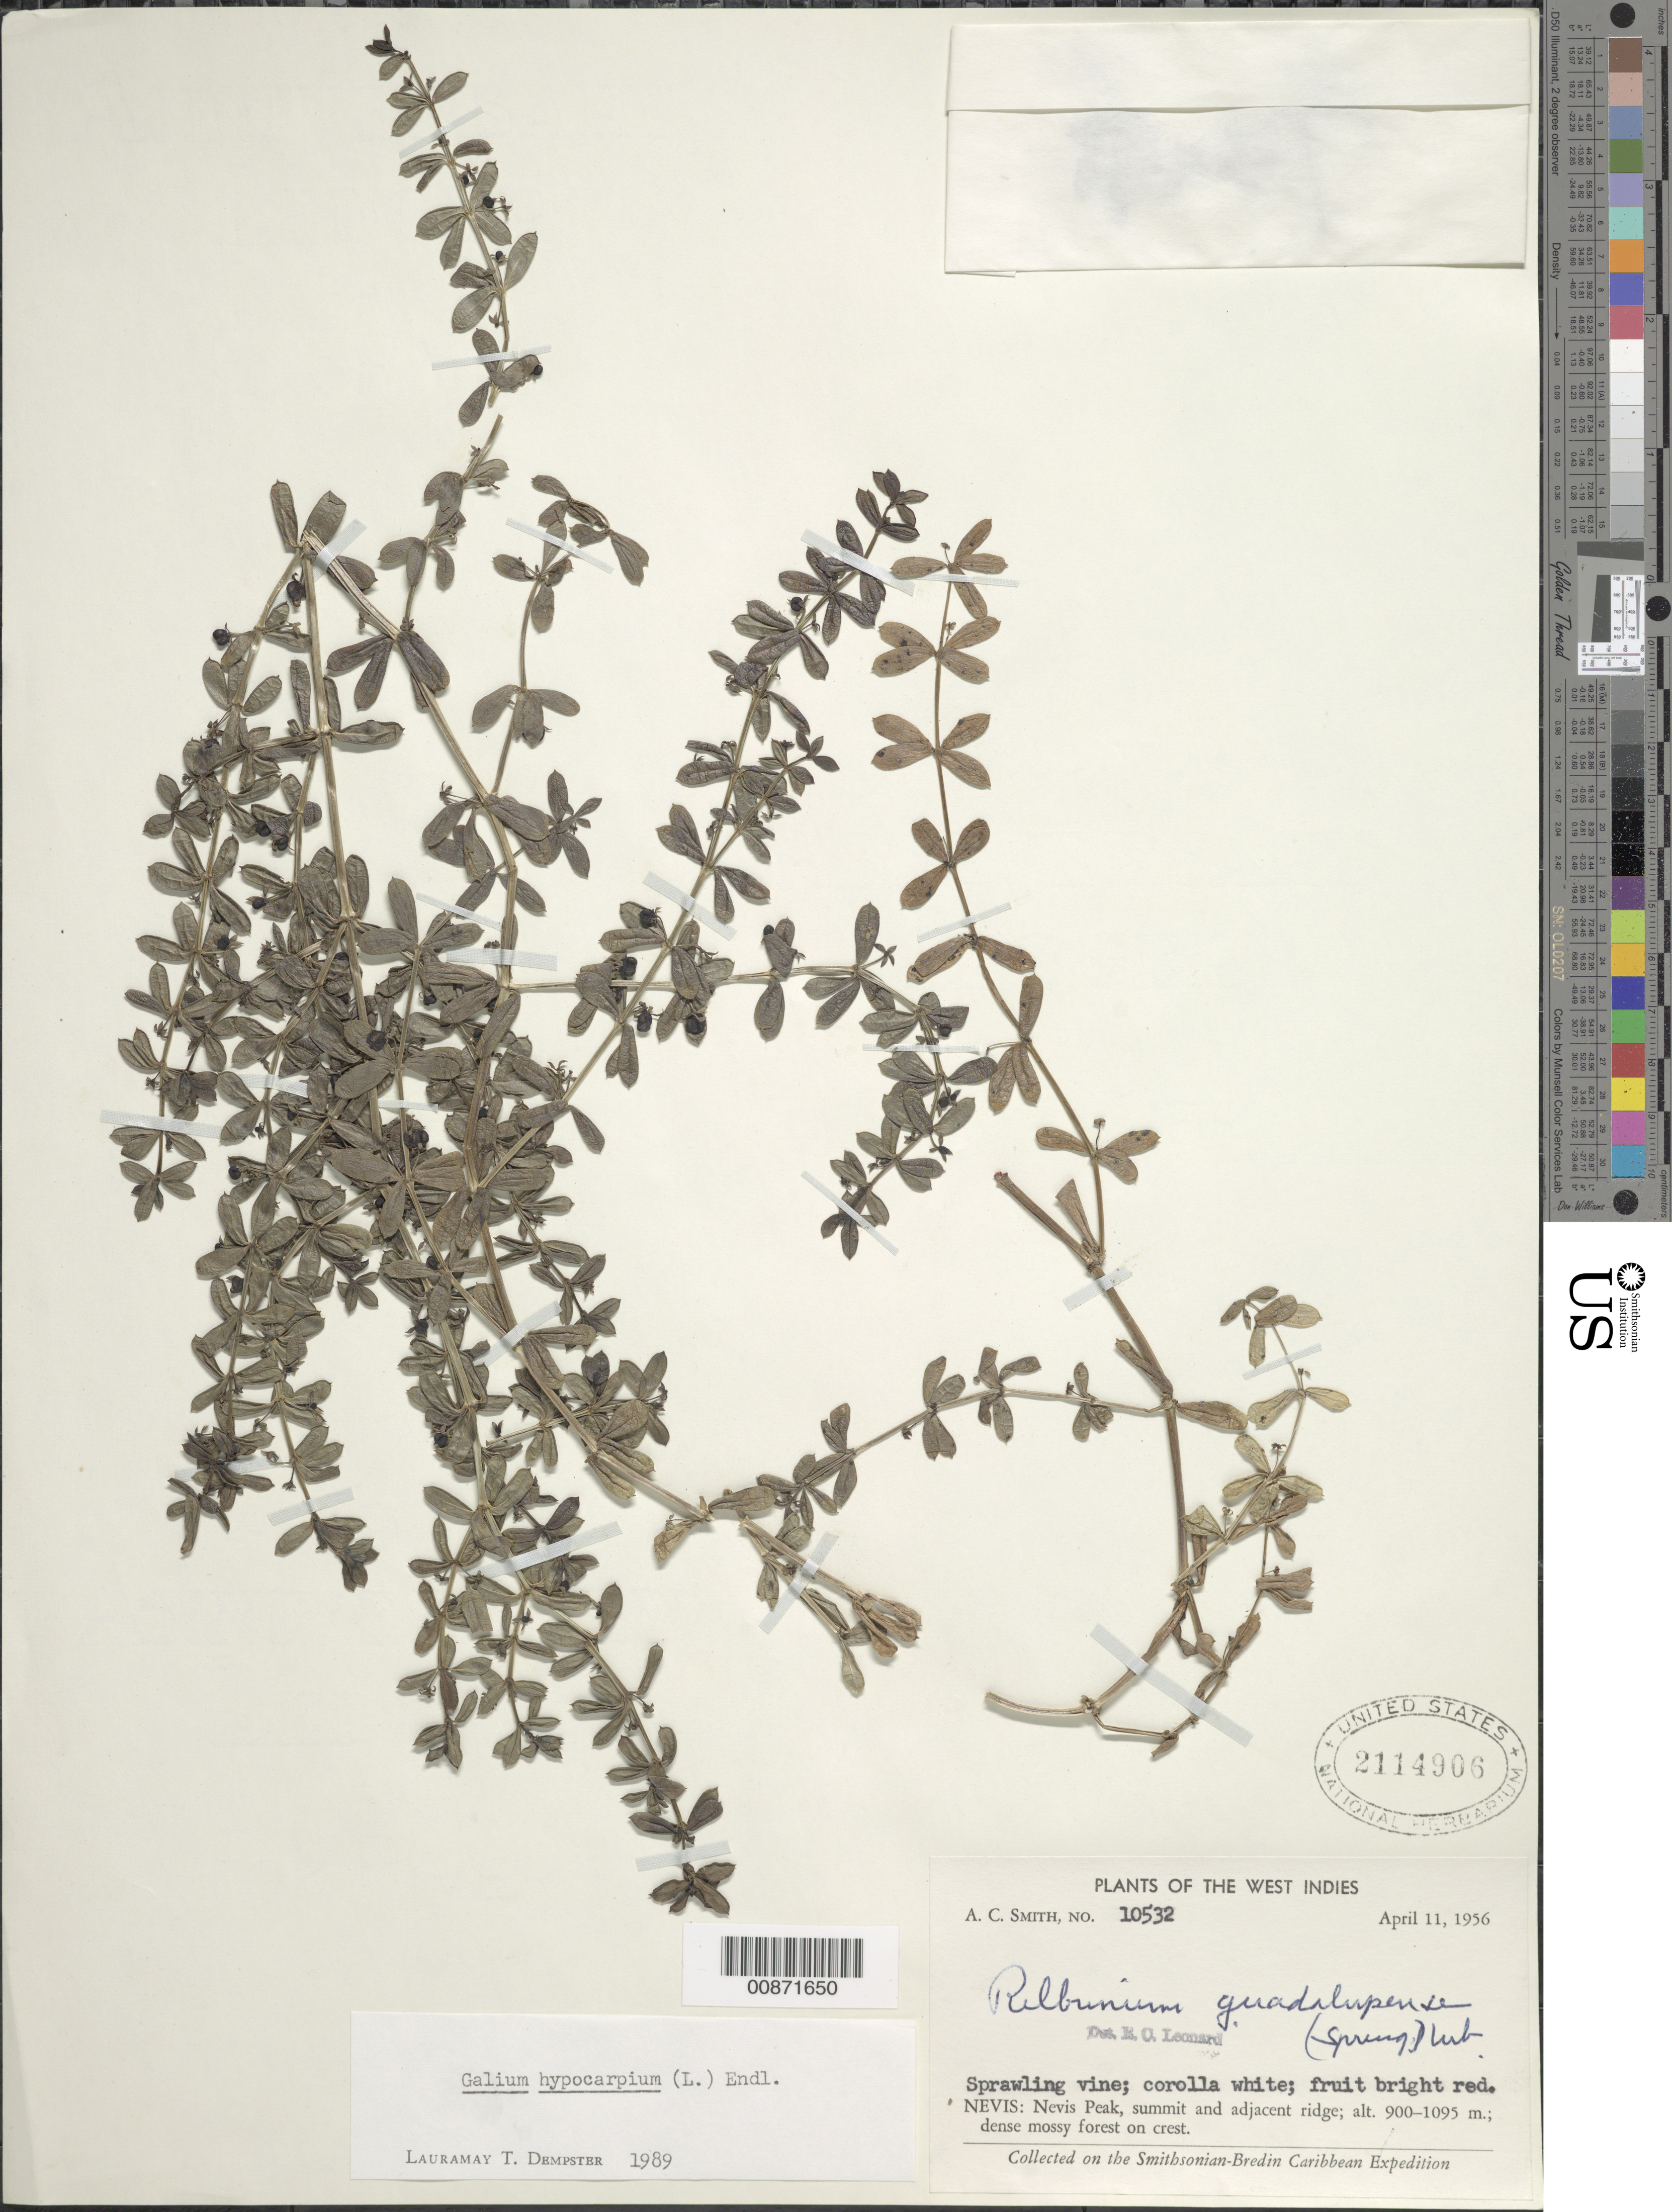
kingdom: Plantae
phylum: Tracheophyta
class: Magnoliopsida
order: Gentianales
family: Rubiaceae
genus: Galium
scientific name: Galium hypocarpium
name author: (L.) Endl. ex Griseb.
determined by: Dempster, L. T.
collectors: A. C. Smith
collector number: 10532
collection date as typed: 11 Apr 1956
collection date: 1956-04-11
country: Guadeloupe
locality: Nevis: Nevis Peak, summit andadjacent ridge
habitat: Dense mossy forest on crest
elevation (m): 900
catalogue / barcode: US 2114906